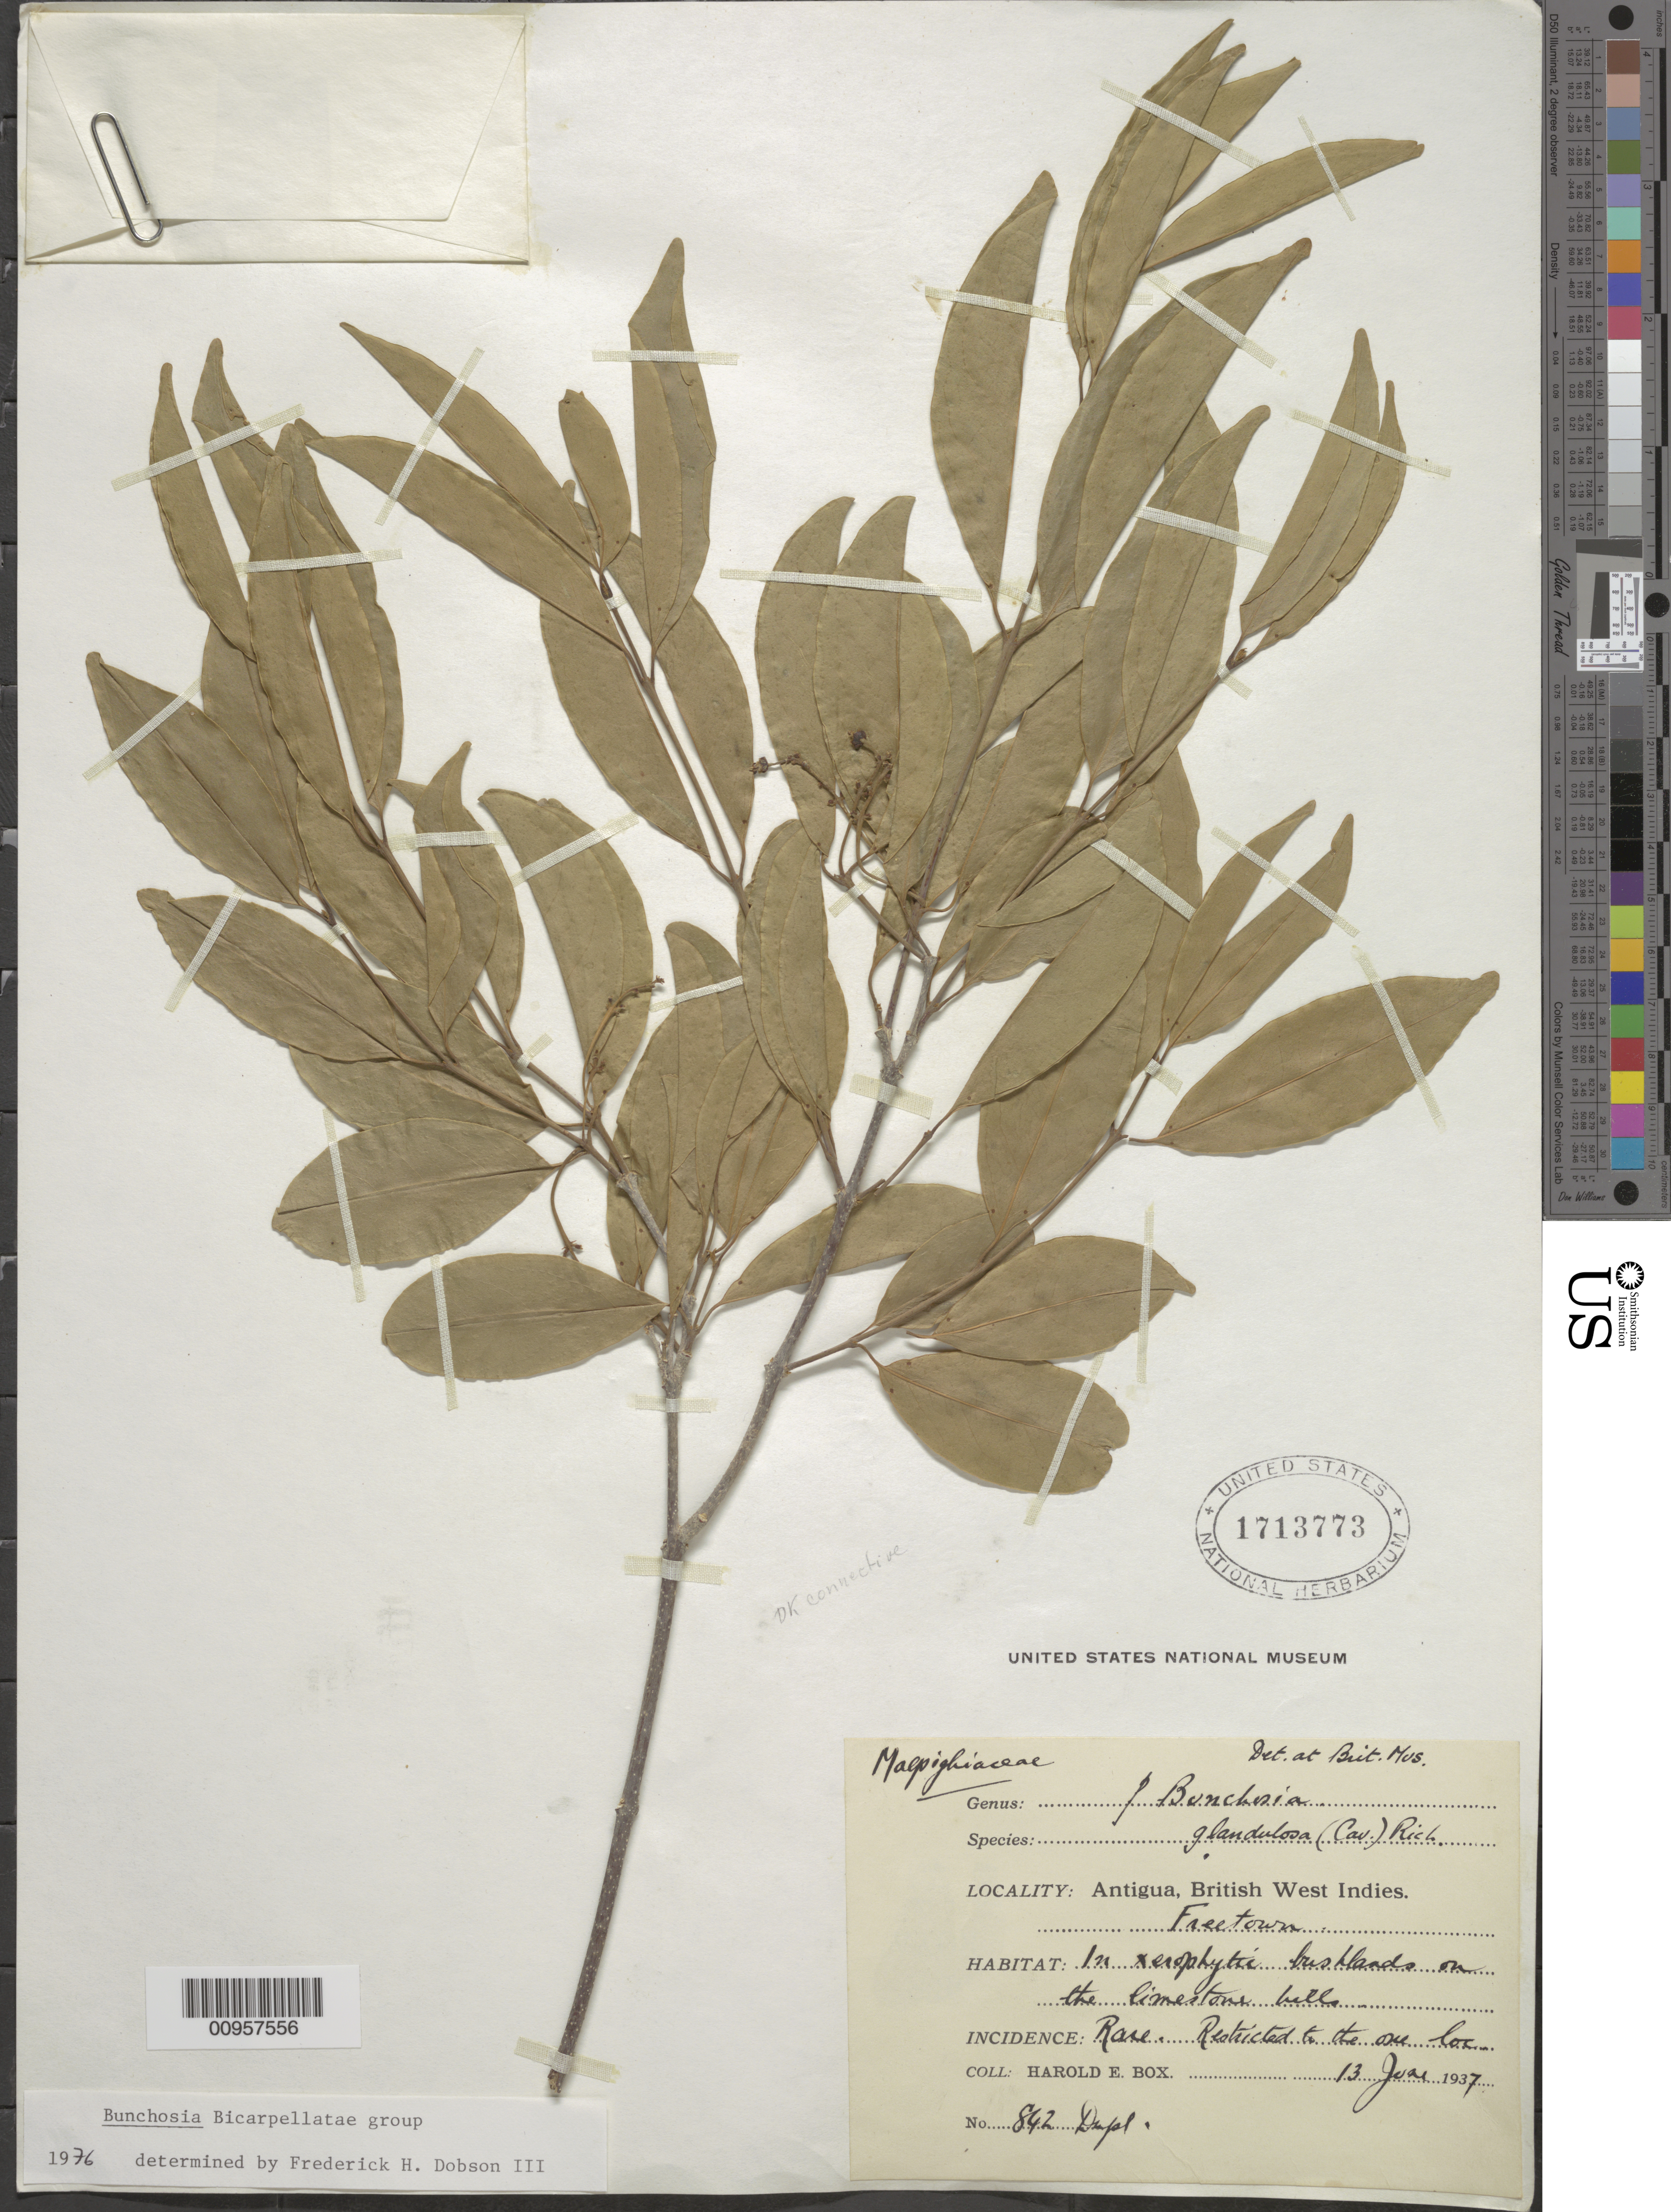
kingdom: Plantae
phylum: Tracheophyta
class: Magnoliopsida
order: Malpighiales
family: Malpighiaceae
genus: Bunchosia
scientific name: Bunchosia glandulosa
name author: (Cav.) DC.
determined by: Dobson, Frederick H.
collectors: H. E. Box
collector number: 842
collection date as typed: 13 Jun 1937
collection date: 1937-06-13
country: Antigua and Barbuda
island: Antigua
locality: Freetown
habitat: In xerophytic bushlands on the limestone hills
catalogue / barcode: US 1713773